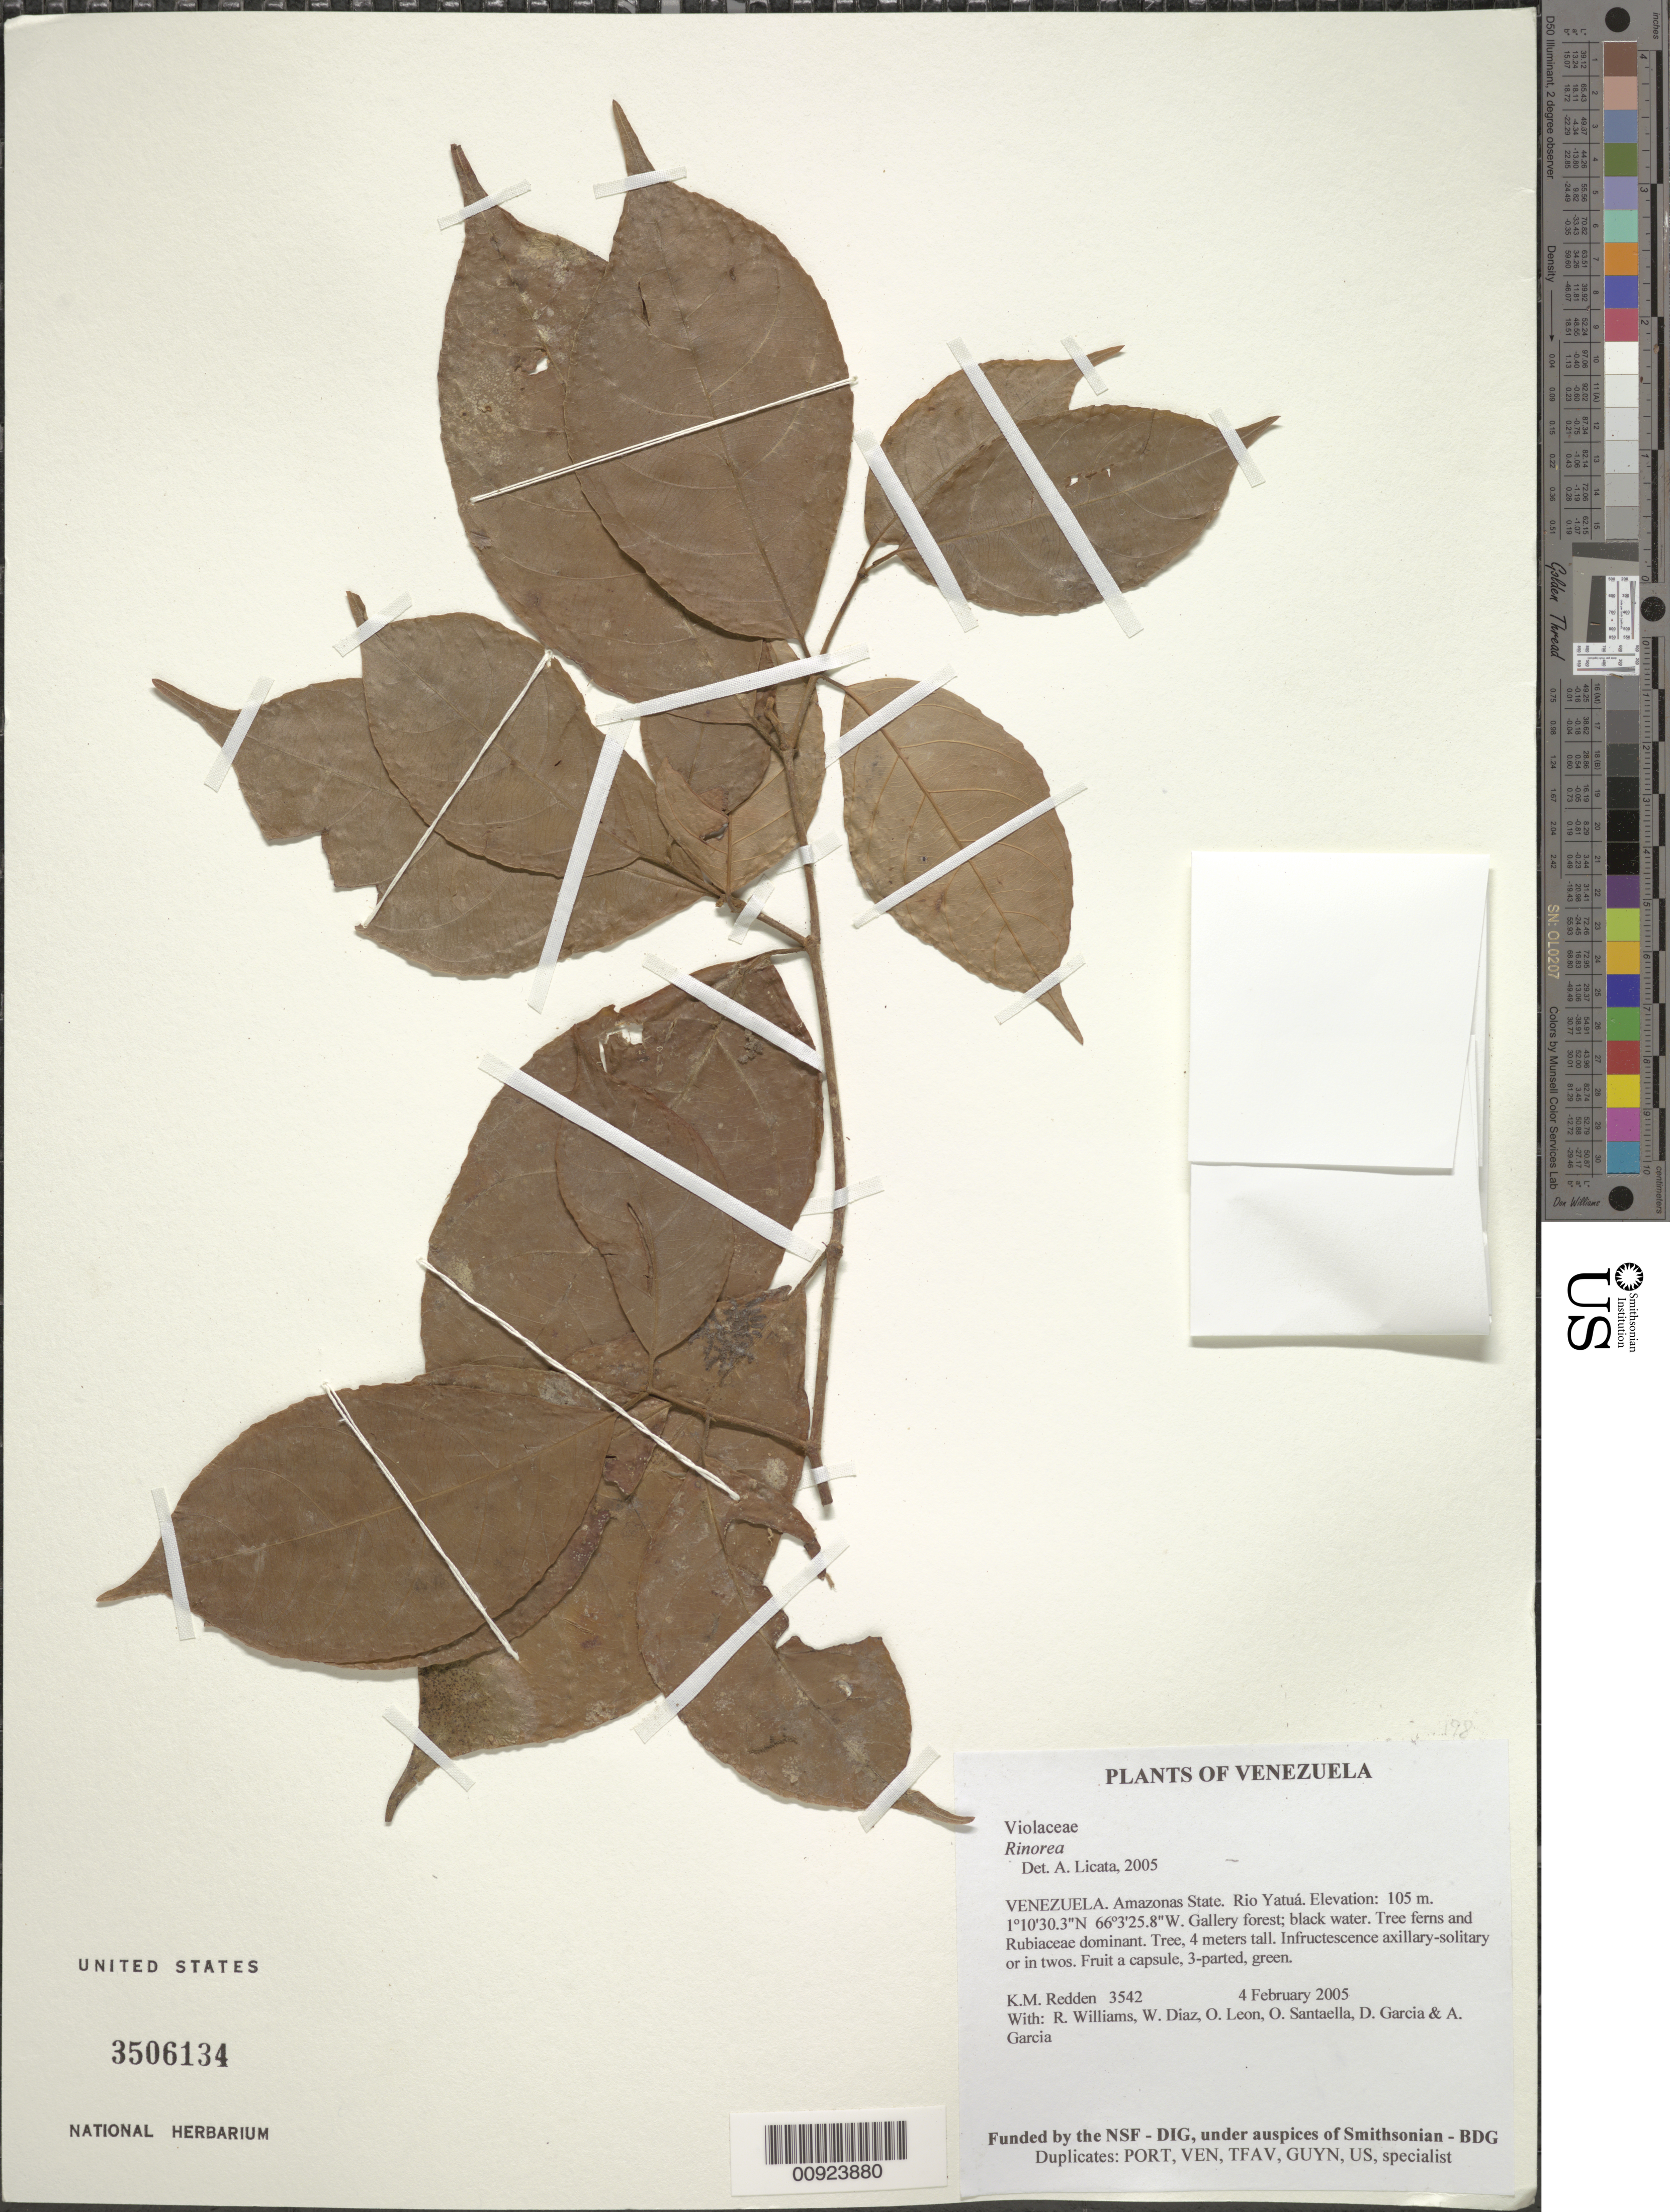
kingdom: Plantae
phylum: Tracheophyta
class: Magnoliopsida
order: Malpighiales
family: Violaceae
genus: Rinorea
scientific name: Rinorea pubiflora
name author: (Benth.) Sprague & Sandwith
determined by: Hoyos-Gomez, S. E.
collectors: K. M. Redden, R. Williams, W. Díaz P., O. León, O. Santaella, D. Garcia & A. Garcia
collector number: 3542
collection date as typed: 4 February 2005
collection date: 2005-02-04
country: Venezuela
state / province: Amazonas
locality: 17 - Rio Yatuá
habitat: Gallery forest; black water. Tree ferns and Rubiaceae dominant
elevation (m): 105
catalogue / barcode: US 3506134